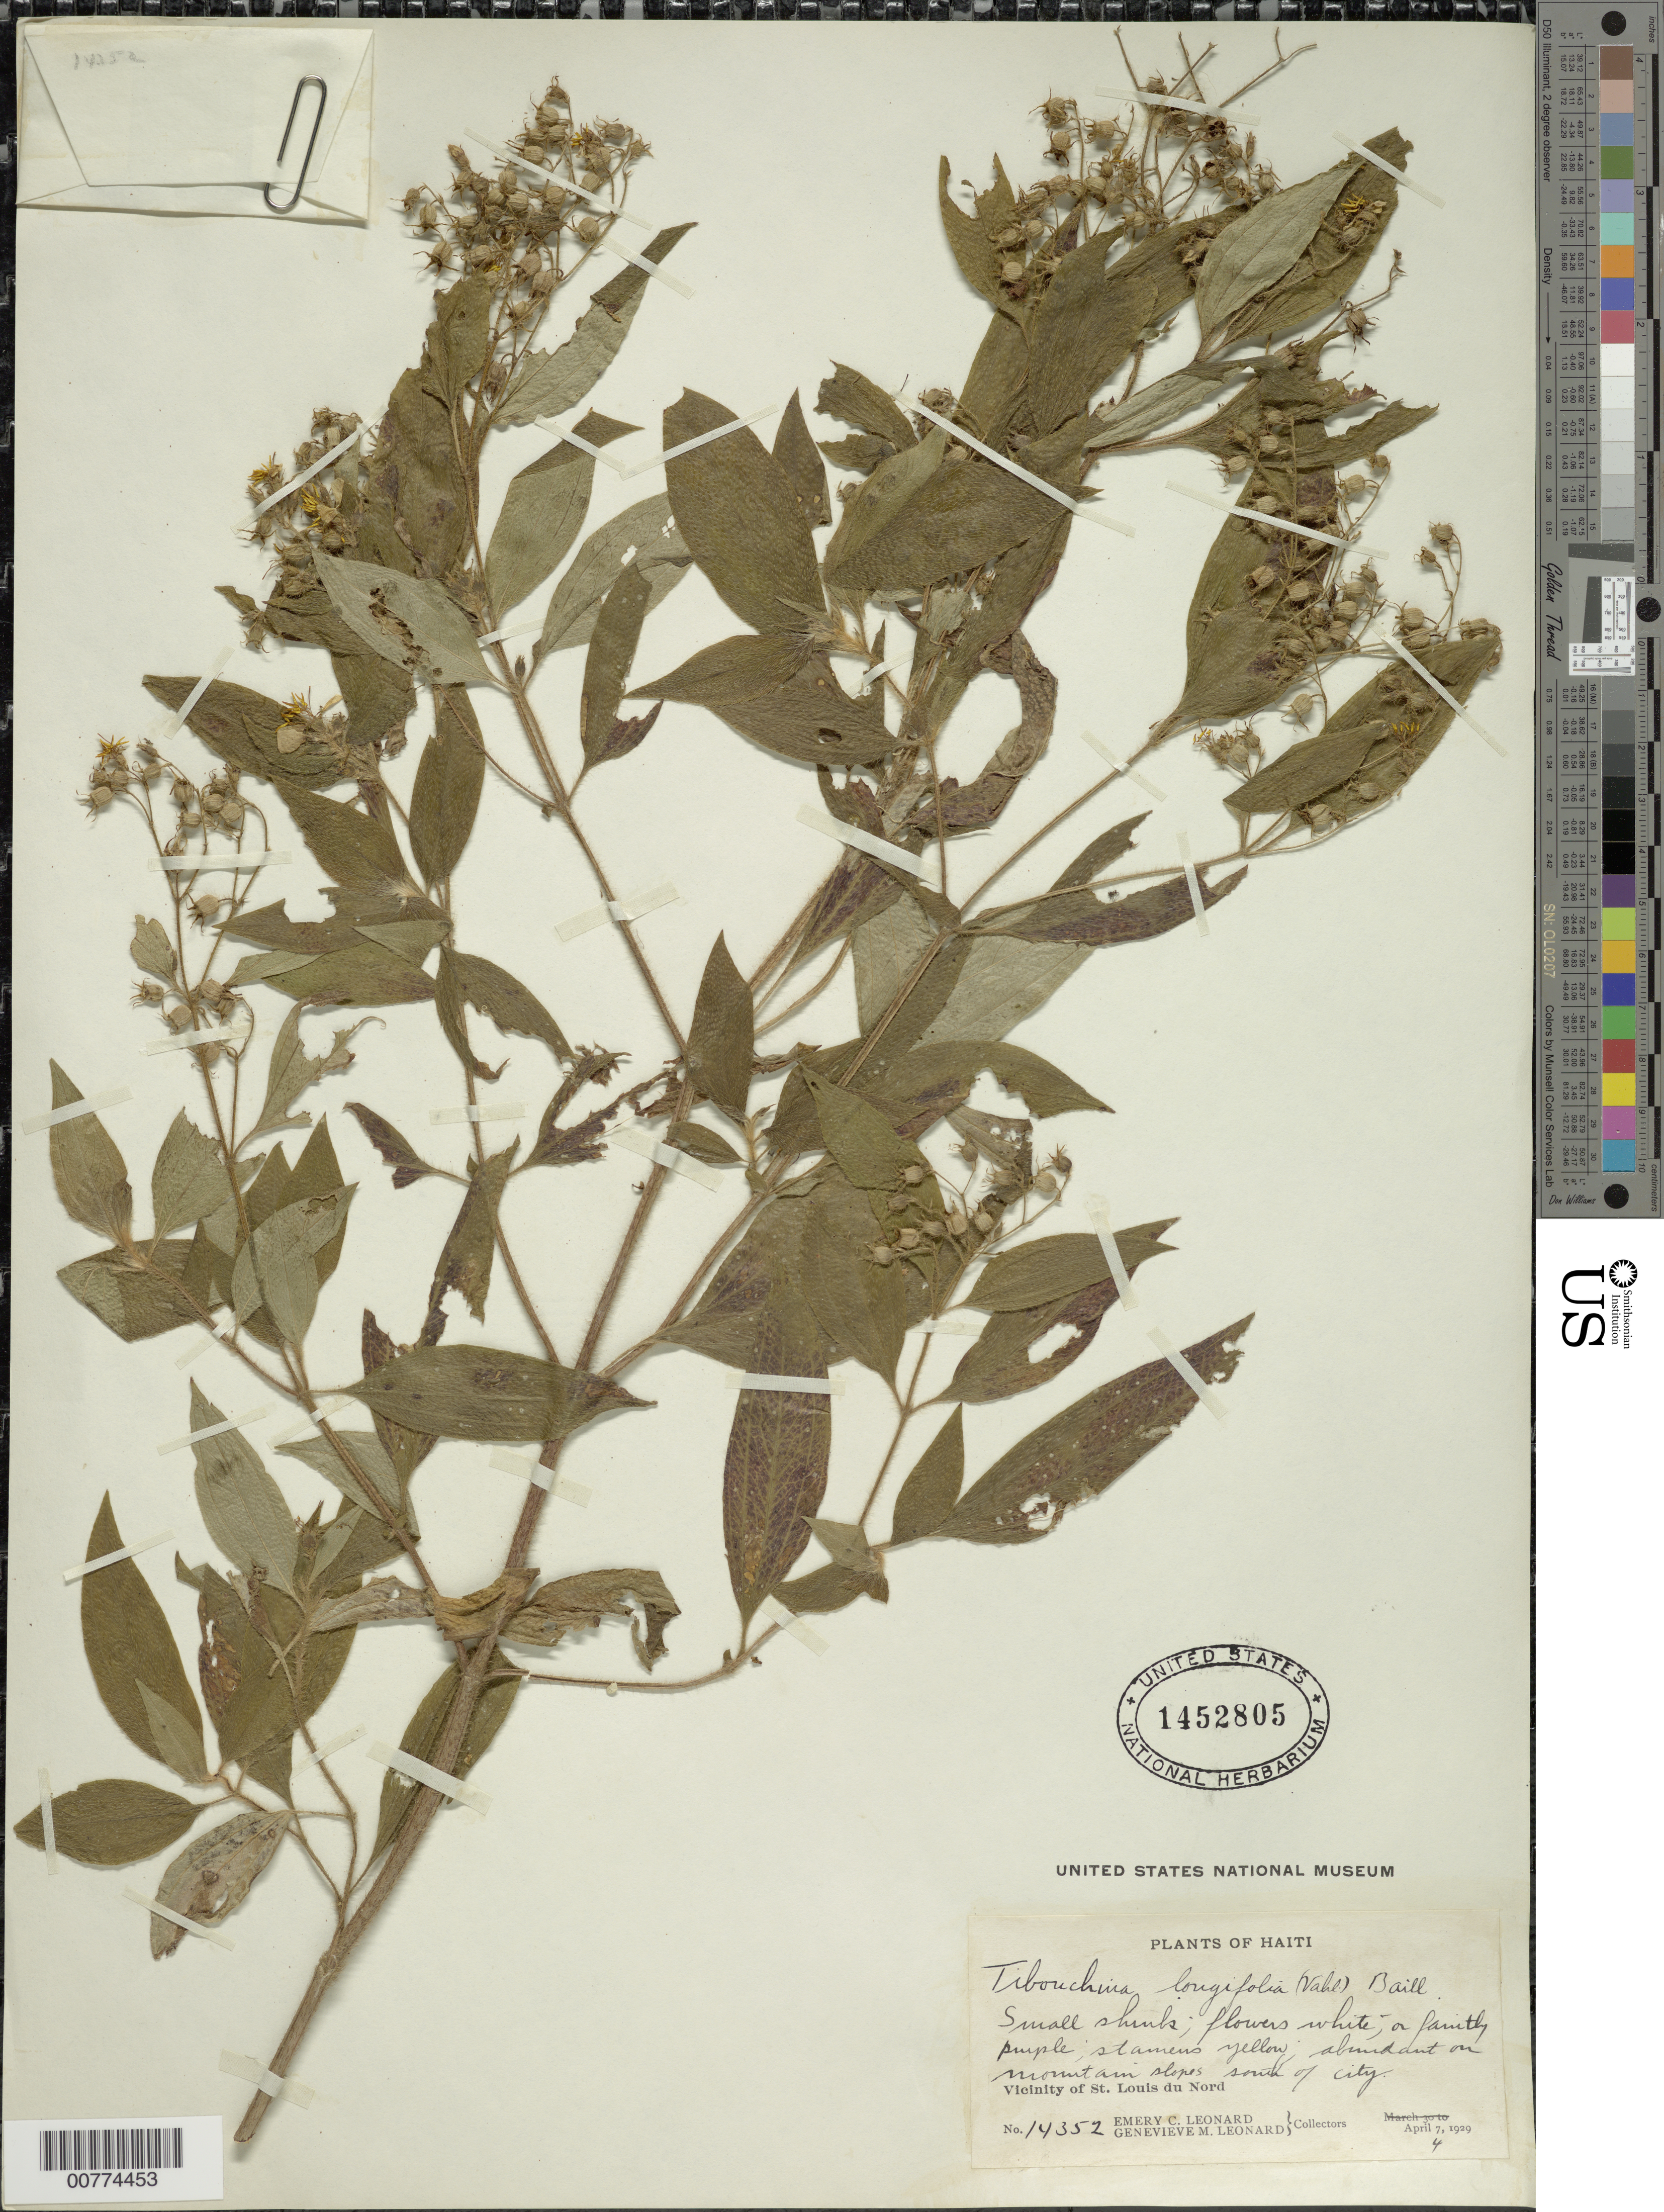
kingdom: Plantae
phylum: Tracheophyta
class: Magnoliopsida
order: Myrtales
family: Melastomataceae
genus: Chaetogastra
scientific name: Chaetogastra longifolia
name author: (Vahl) DC.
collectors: E. C. Leonard & G. M. Leonard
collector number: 14352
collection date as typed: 04 Apr 1929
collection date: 1929-04-04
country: Haiti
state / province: Nord-Ouest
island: Hispaniola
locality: Vicinity of St. Louis du Nord, south of city.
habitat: Mountain slopes.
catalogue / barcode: US 1452805